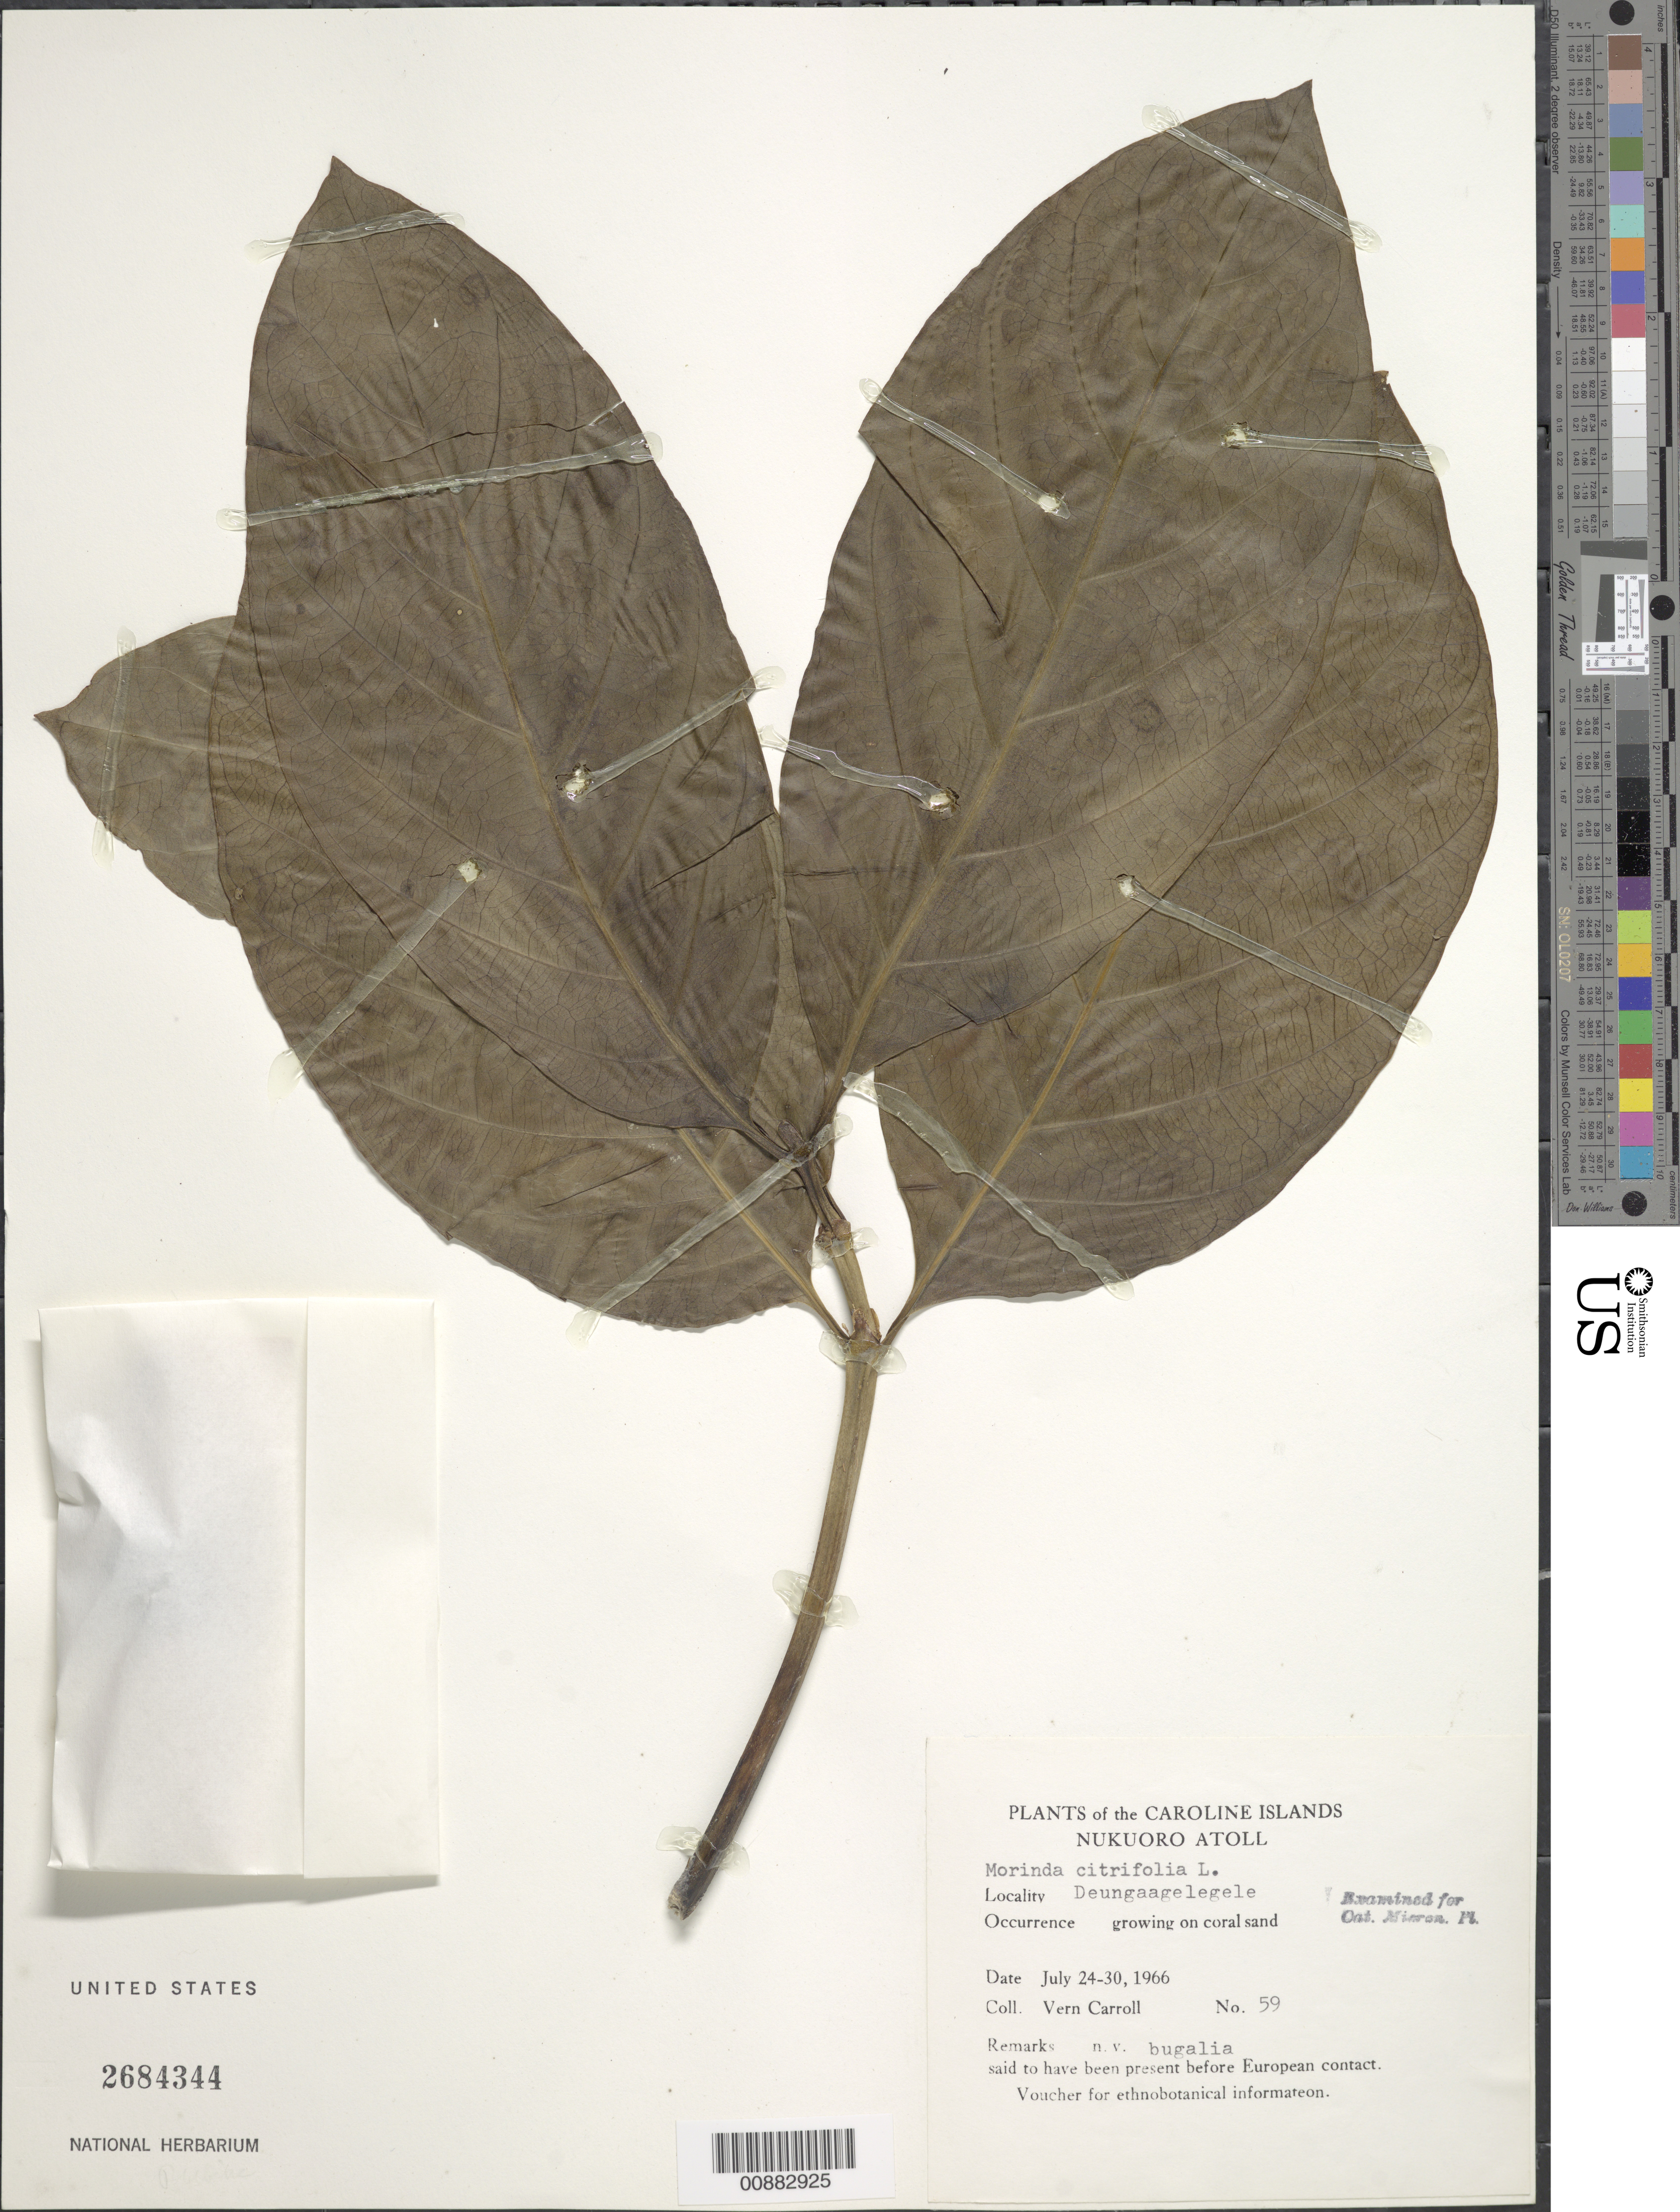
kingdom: Plantae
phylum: Tracheophyta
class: Magnoliopsida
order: Gentianales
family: Rubiaceae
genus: Morinda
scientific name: Morinda citrifolia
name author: L.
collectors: V. Carroll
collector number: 59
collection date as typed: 24 Jul 1966 to 30 Jul 1966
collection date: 1966-07-24/1966-07-30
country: Micronesia, Federated States of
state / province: Pohnpei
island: Nukuoro Atoll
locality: Deungaagelegele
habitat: Growing on coral sand.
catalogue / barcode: US 2684344